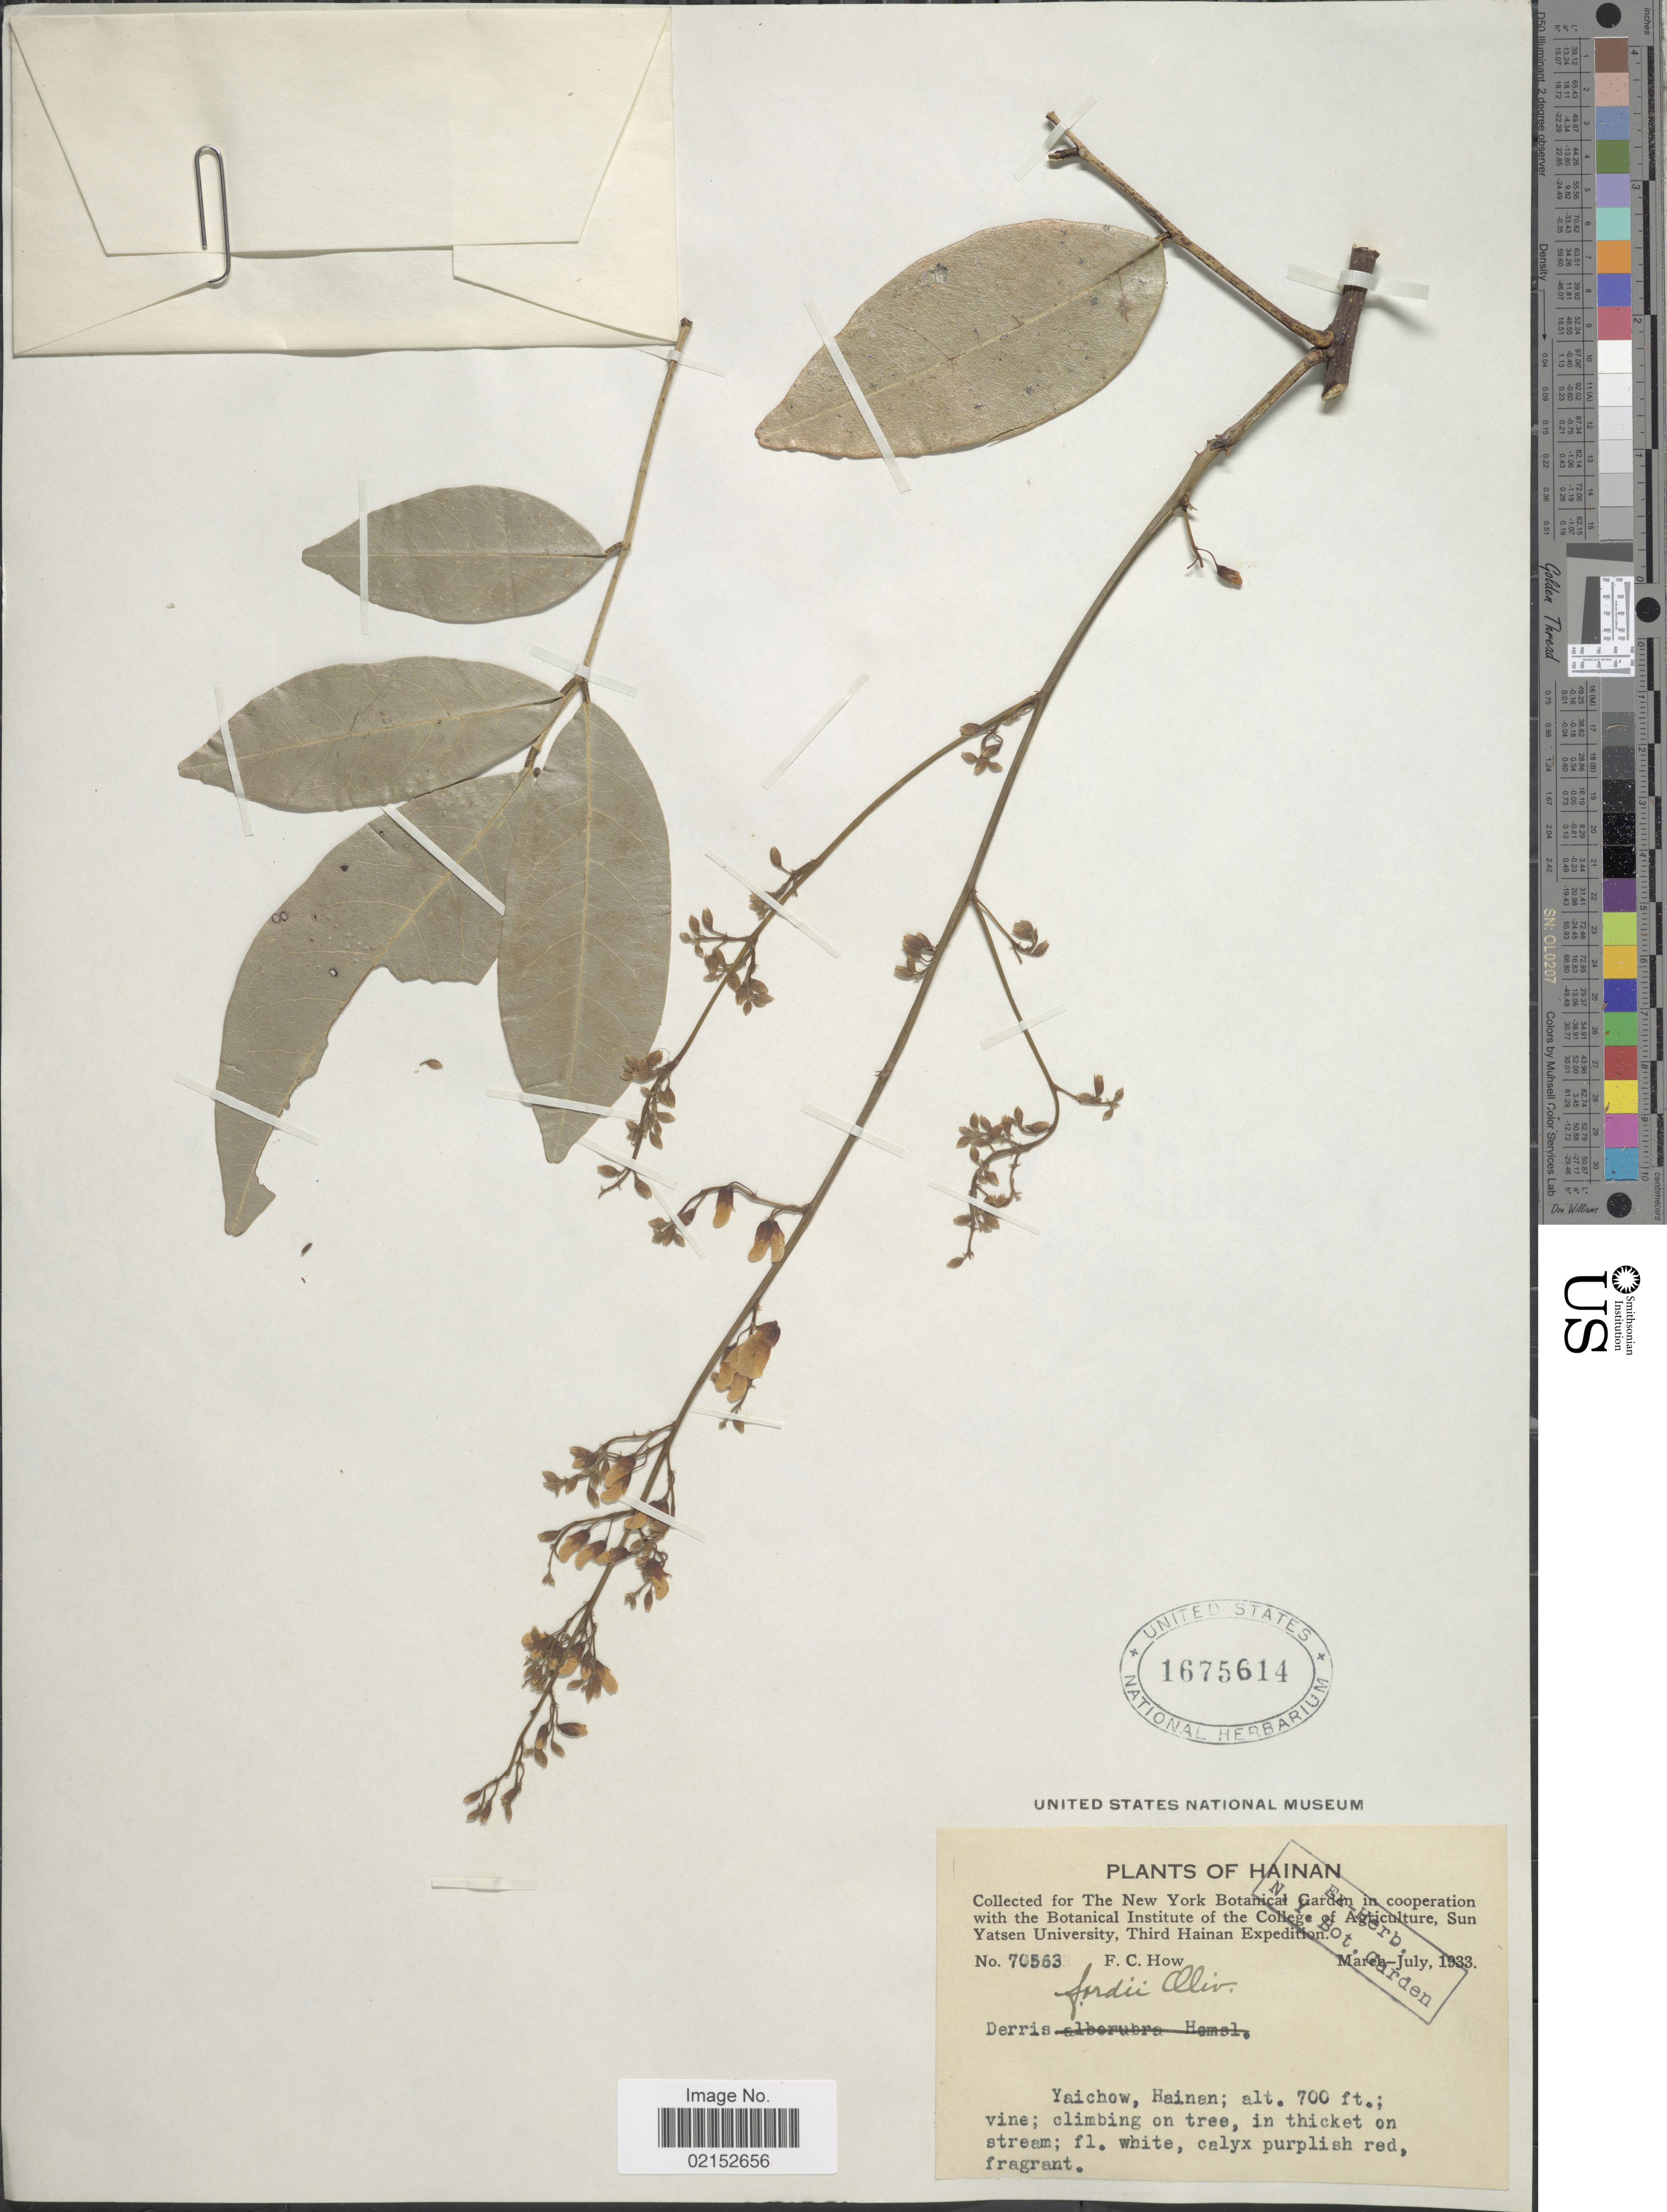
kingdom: Plantae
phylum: Tracheophyta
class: Magnoliopsida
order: Fabales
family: Fabaceae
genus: Derris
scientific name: Derris fordii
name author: Oliv.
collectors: C.H. Chow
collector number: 70563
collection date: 1933-03/1933-07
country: China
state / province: Hainan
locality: Yaichow. Hainan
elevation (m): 213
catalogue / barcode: US 1675614